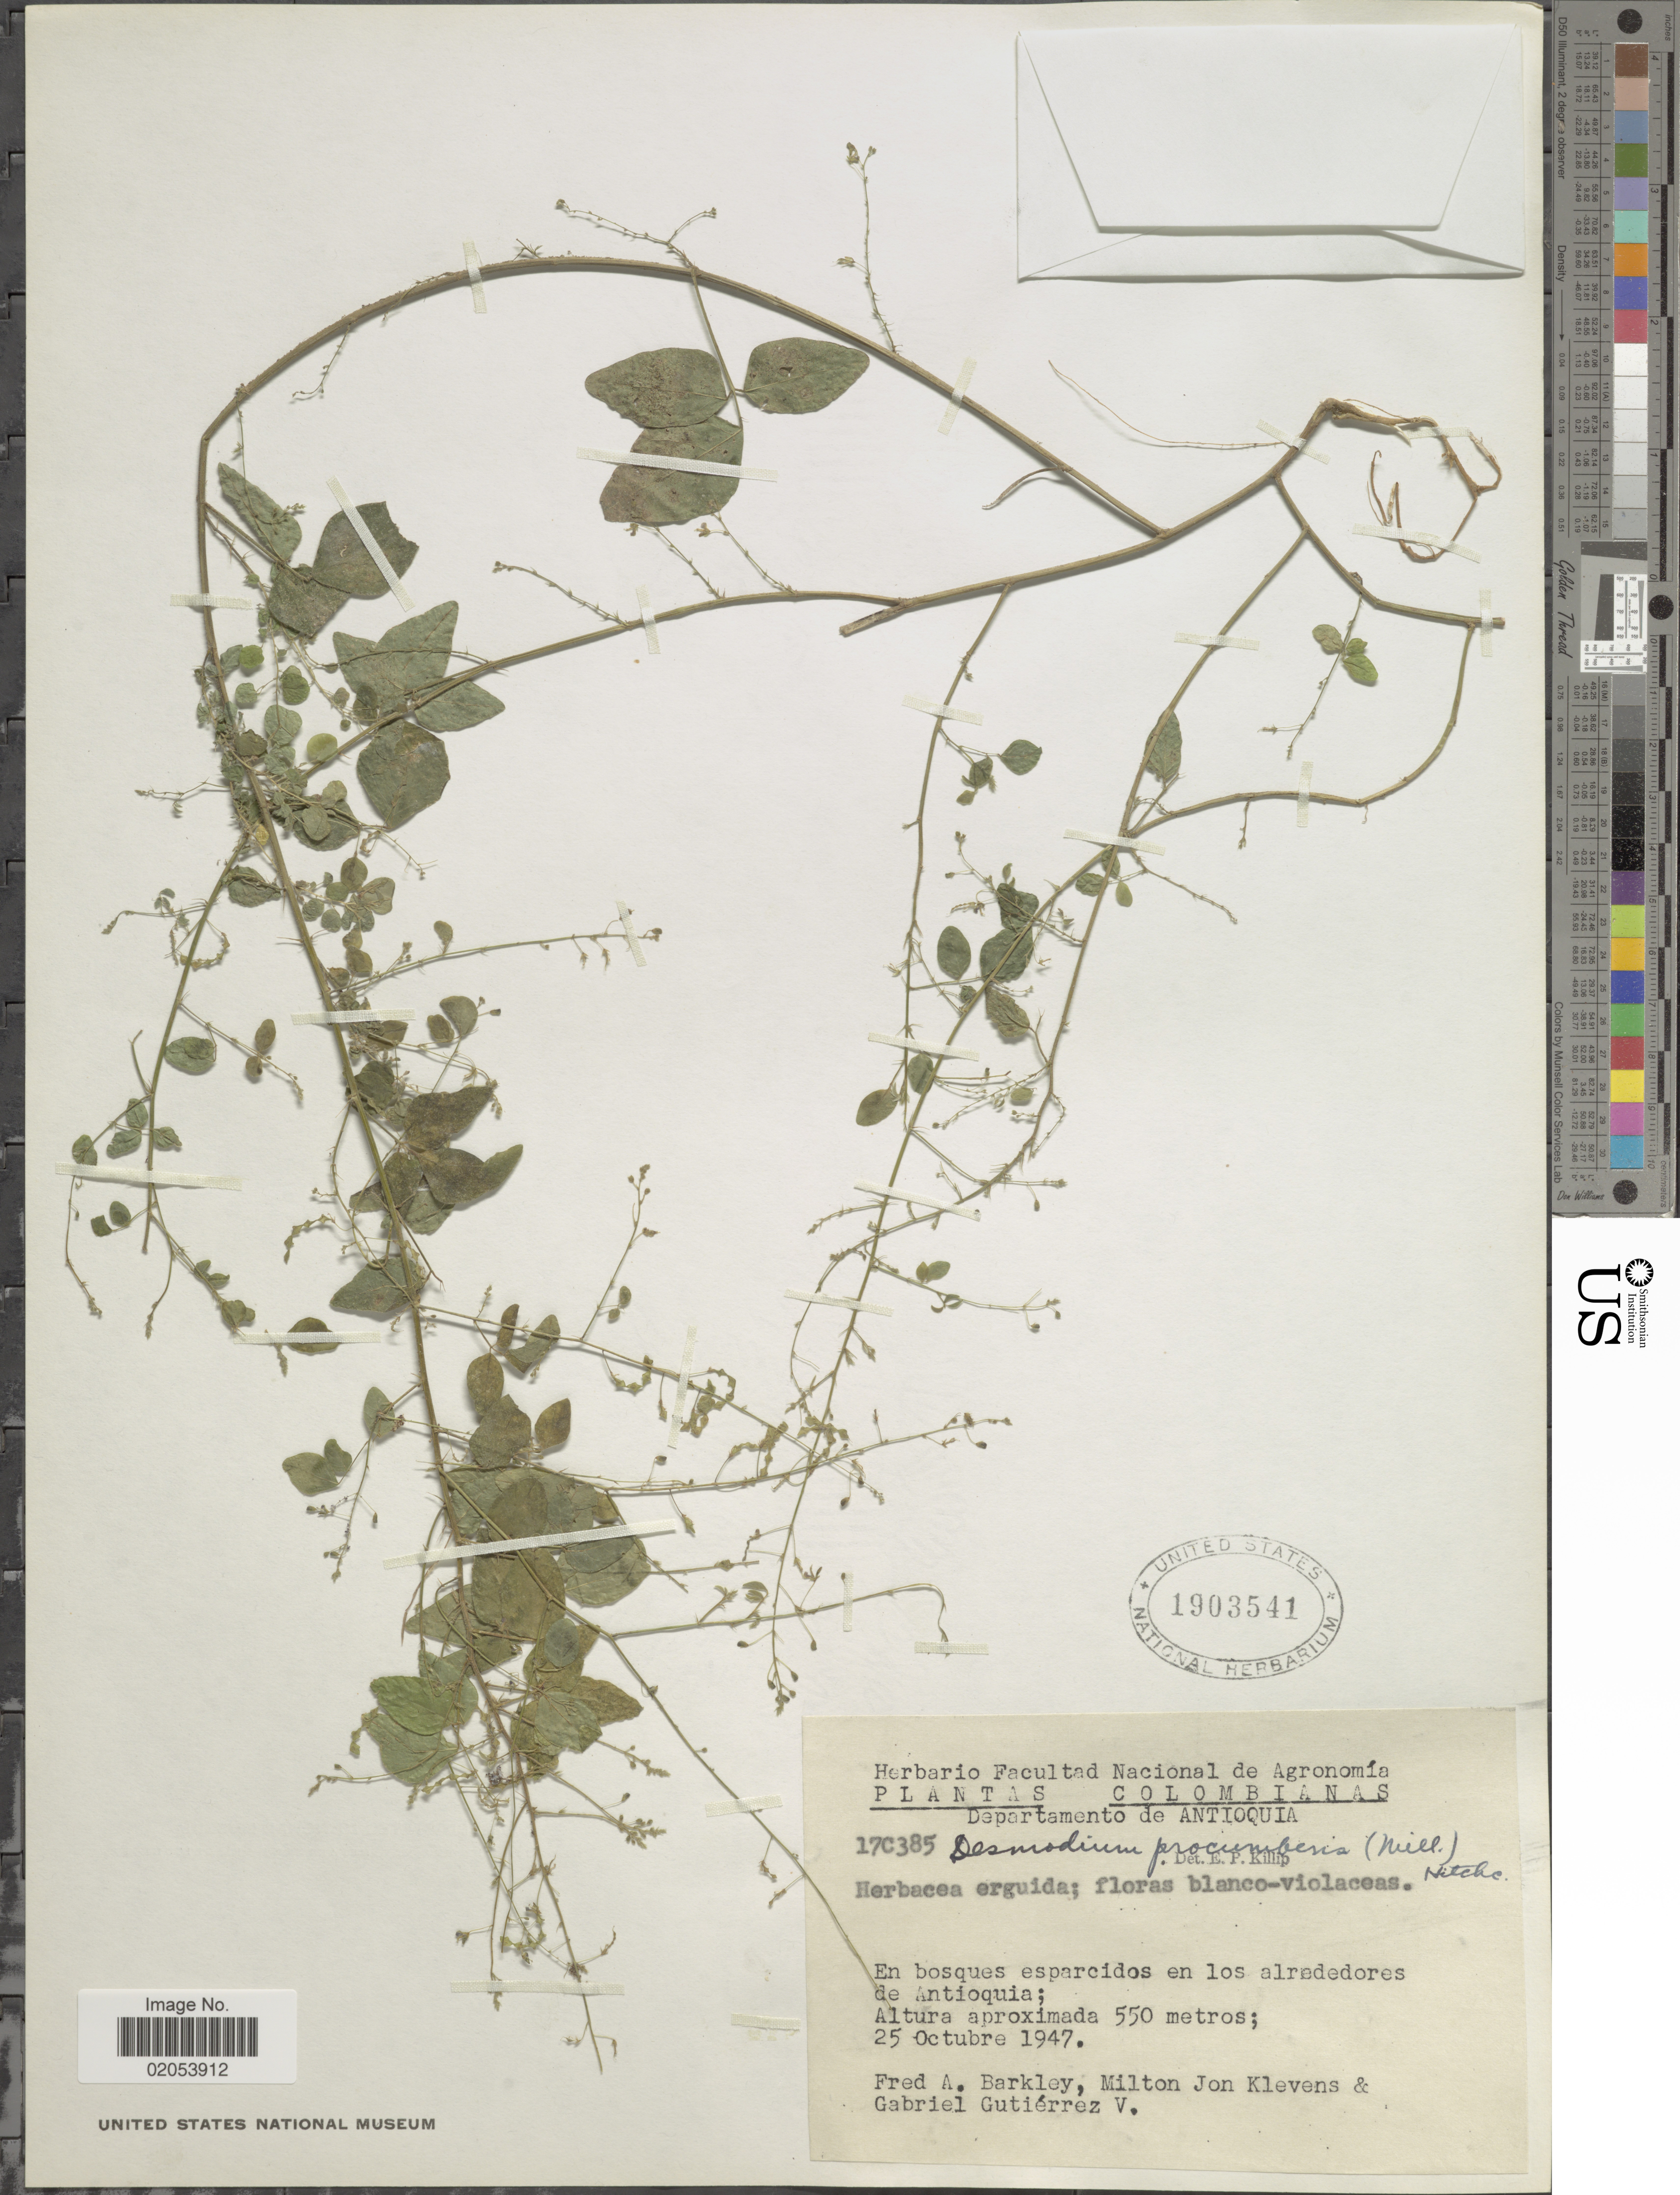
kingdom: Plantae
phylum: Tracheophyta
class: Magnoliopsida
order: Fabales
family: Fabaceae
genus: Desmodium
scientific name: Desmodium procumbens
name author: (Mill.) Hitchc.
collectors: F. A. Barkley, M. Klevens & G. Gutiérrez V.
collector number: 17C385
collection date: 1947-10-25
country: Colombia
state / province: Antioquia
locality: Colombianas. En bosques esparcidos en los alrededores de Antioquia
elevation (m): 550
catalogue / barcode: US 1903541